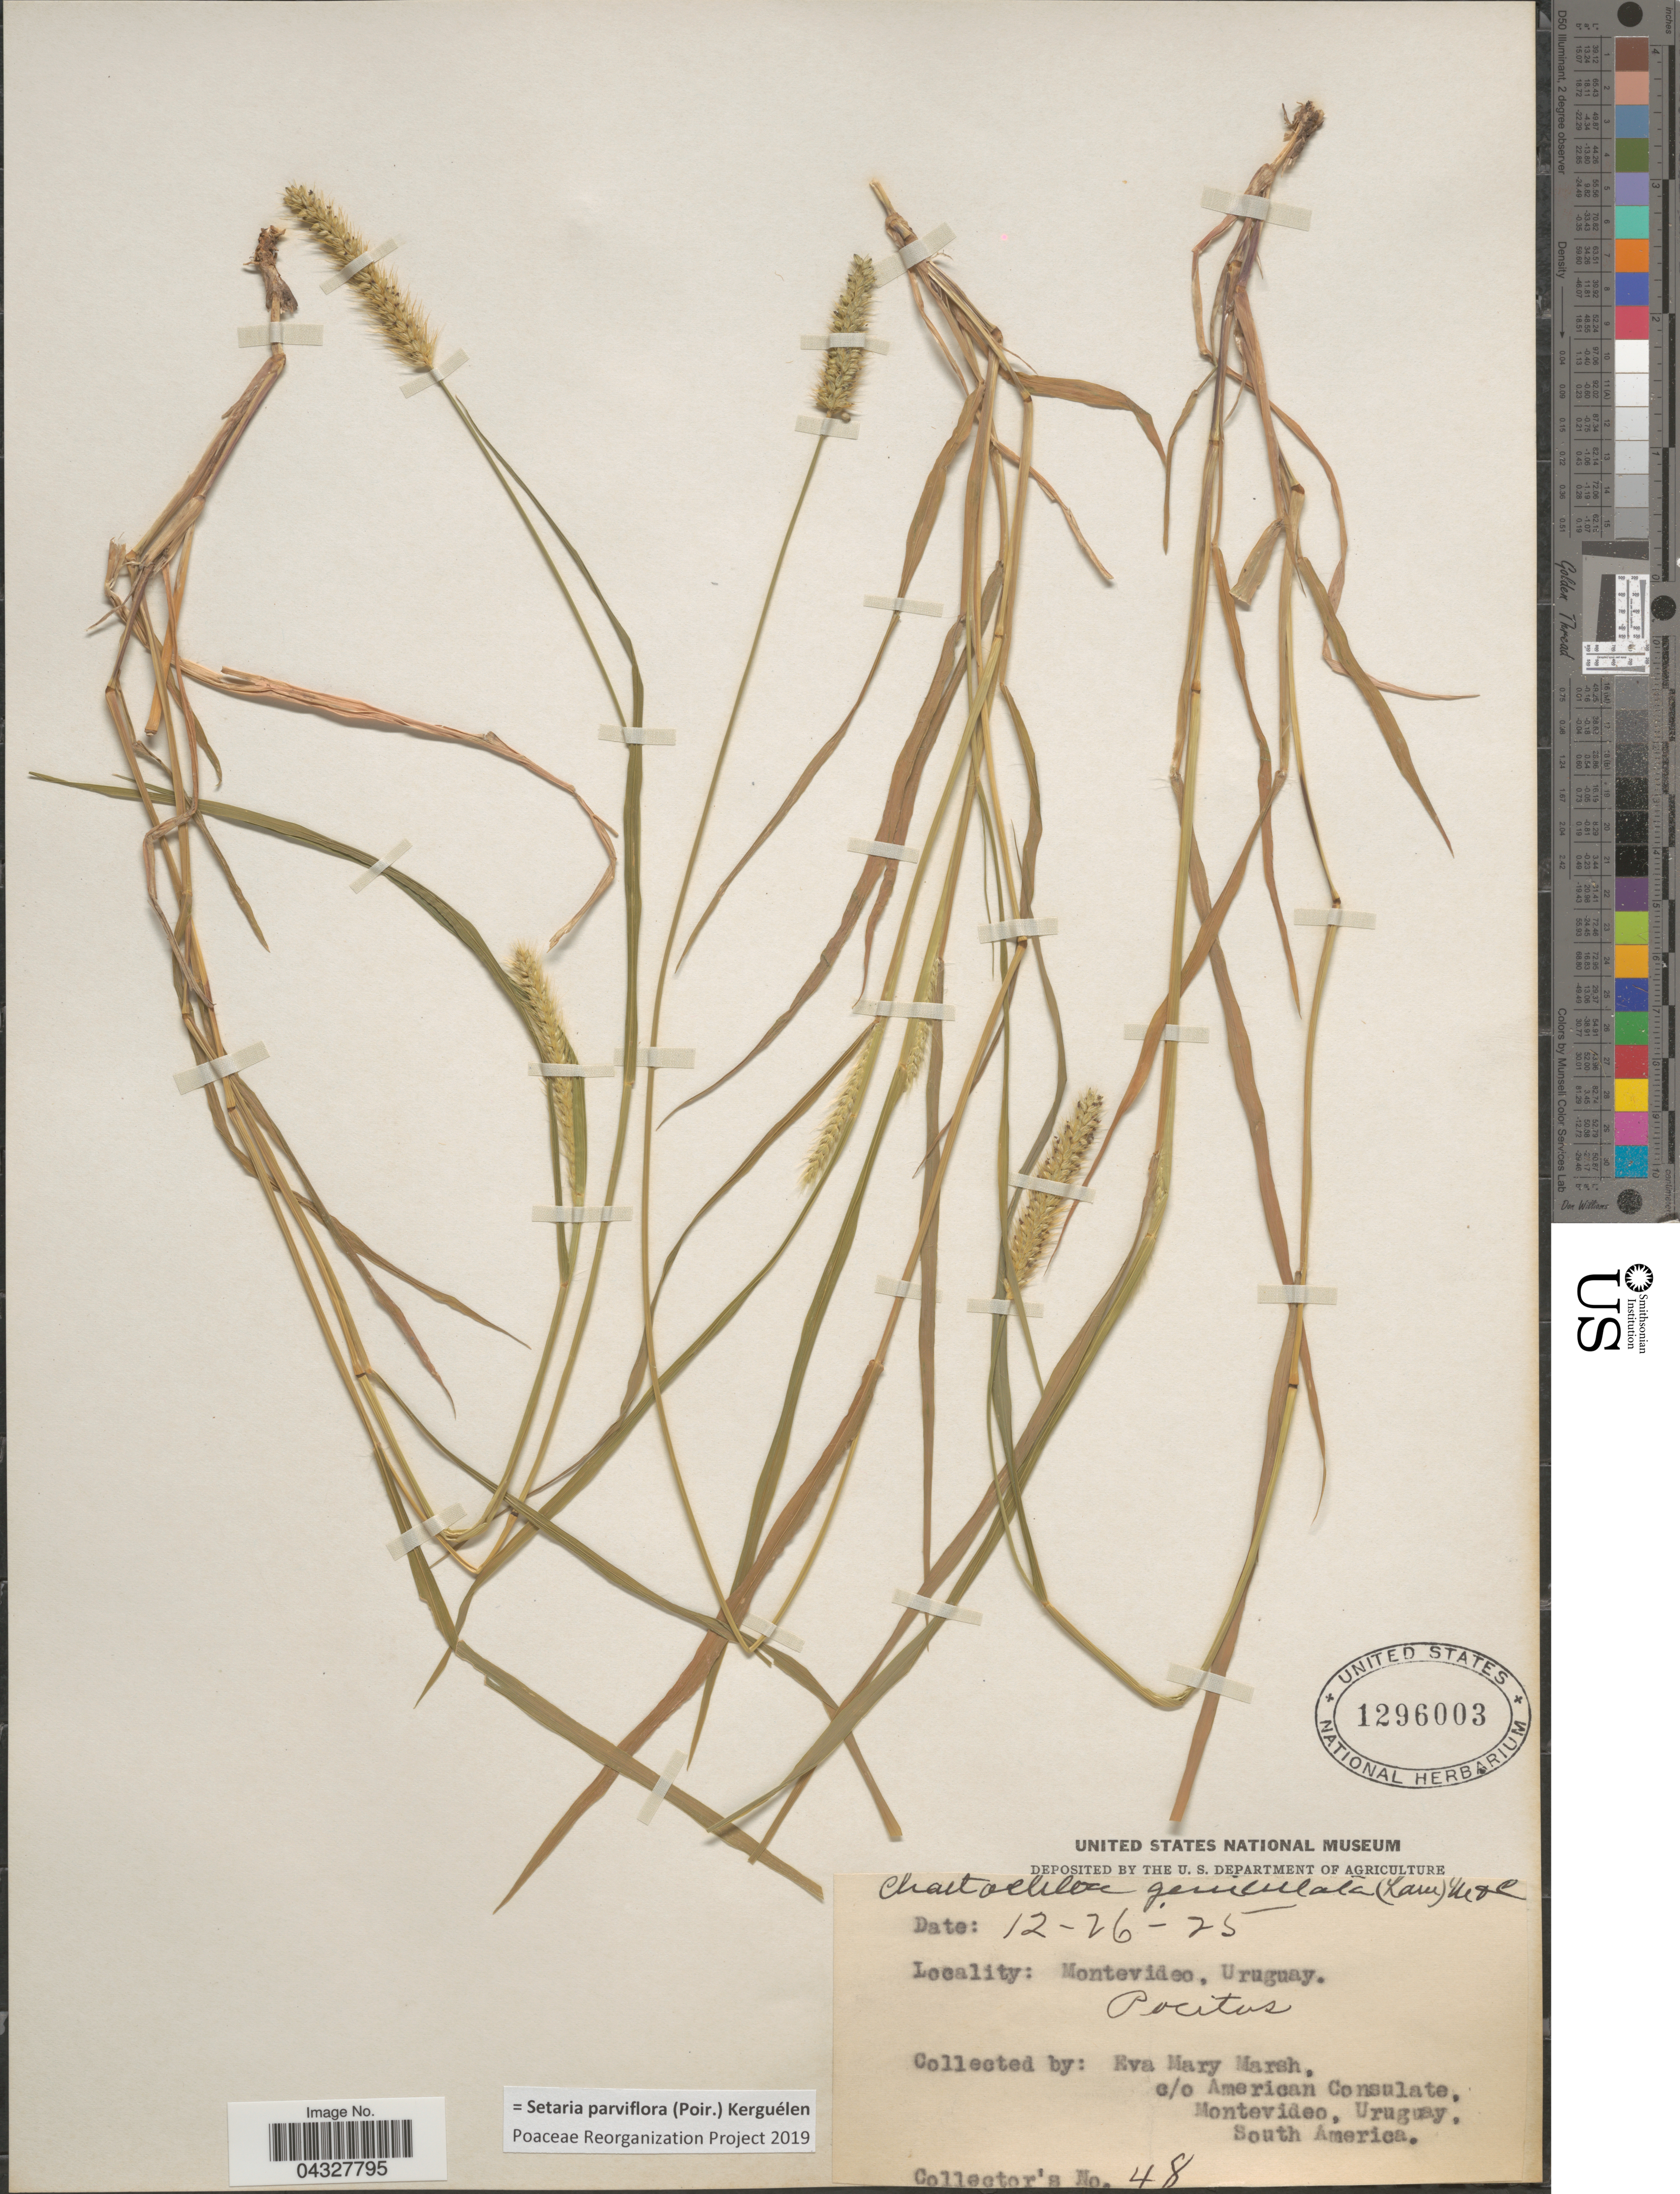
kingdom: Plantae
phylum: Tracheophyta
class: Liliopsida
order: Poales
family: Poaceae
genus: Setaria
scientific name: Setaria parviflora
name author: (Poir.) Kerguélen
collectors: E. Marsh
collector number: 48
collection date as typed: Transcribed d/m/y: 26/12/25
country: Uruguay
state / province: Montevideo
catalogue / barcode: US 1296003